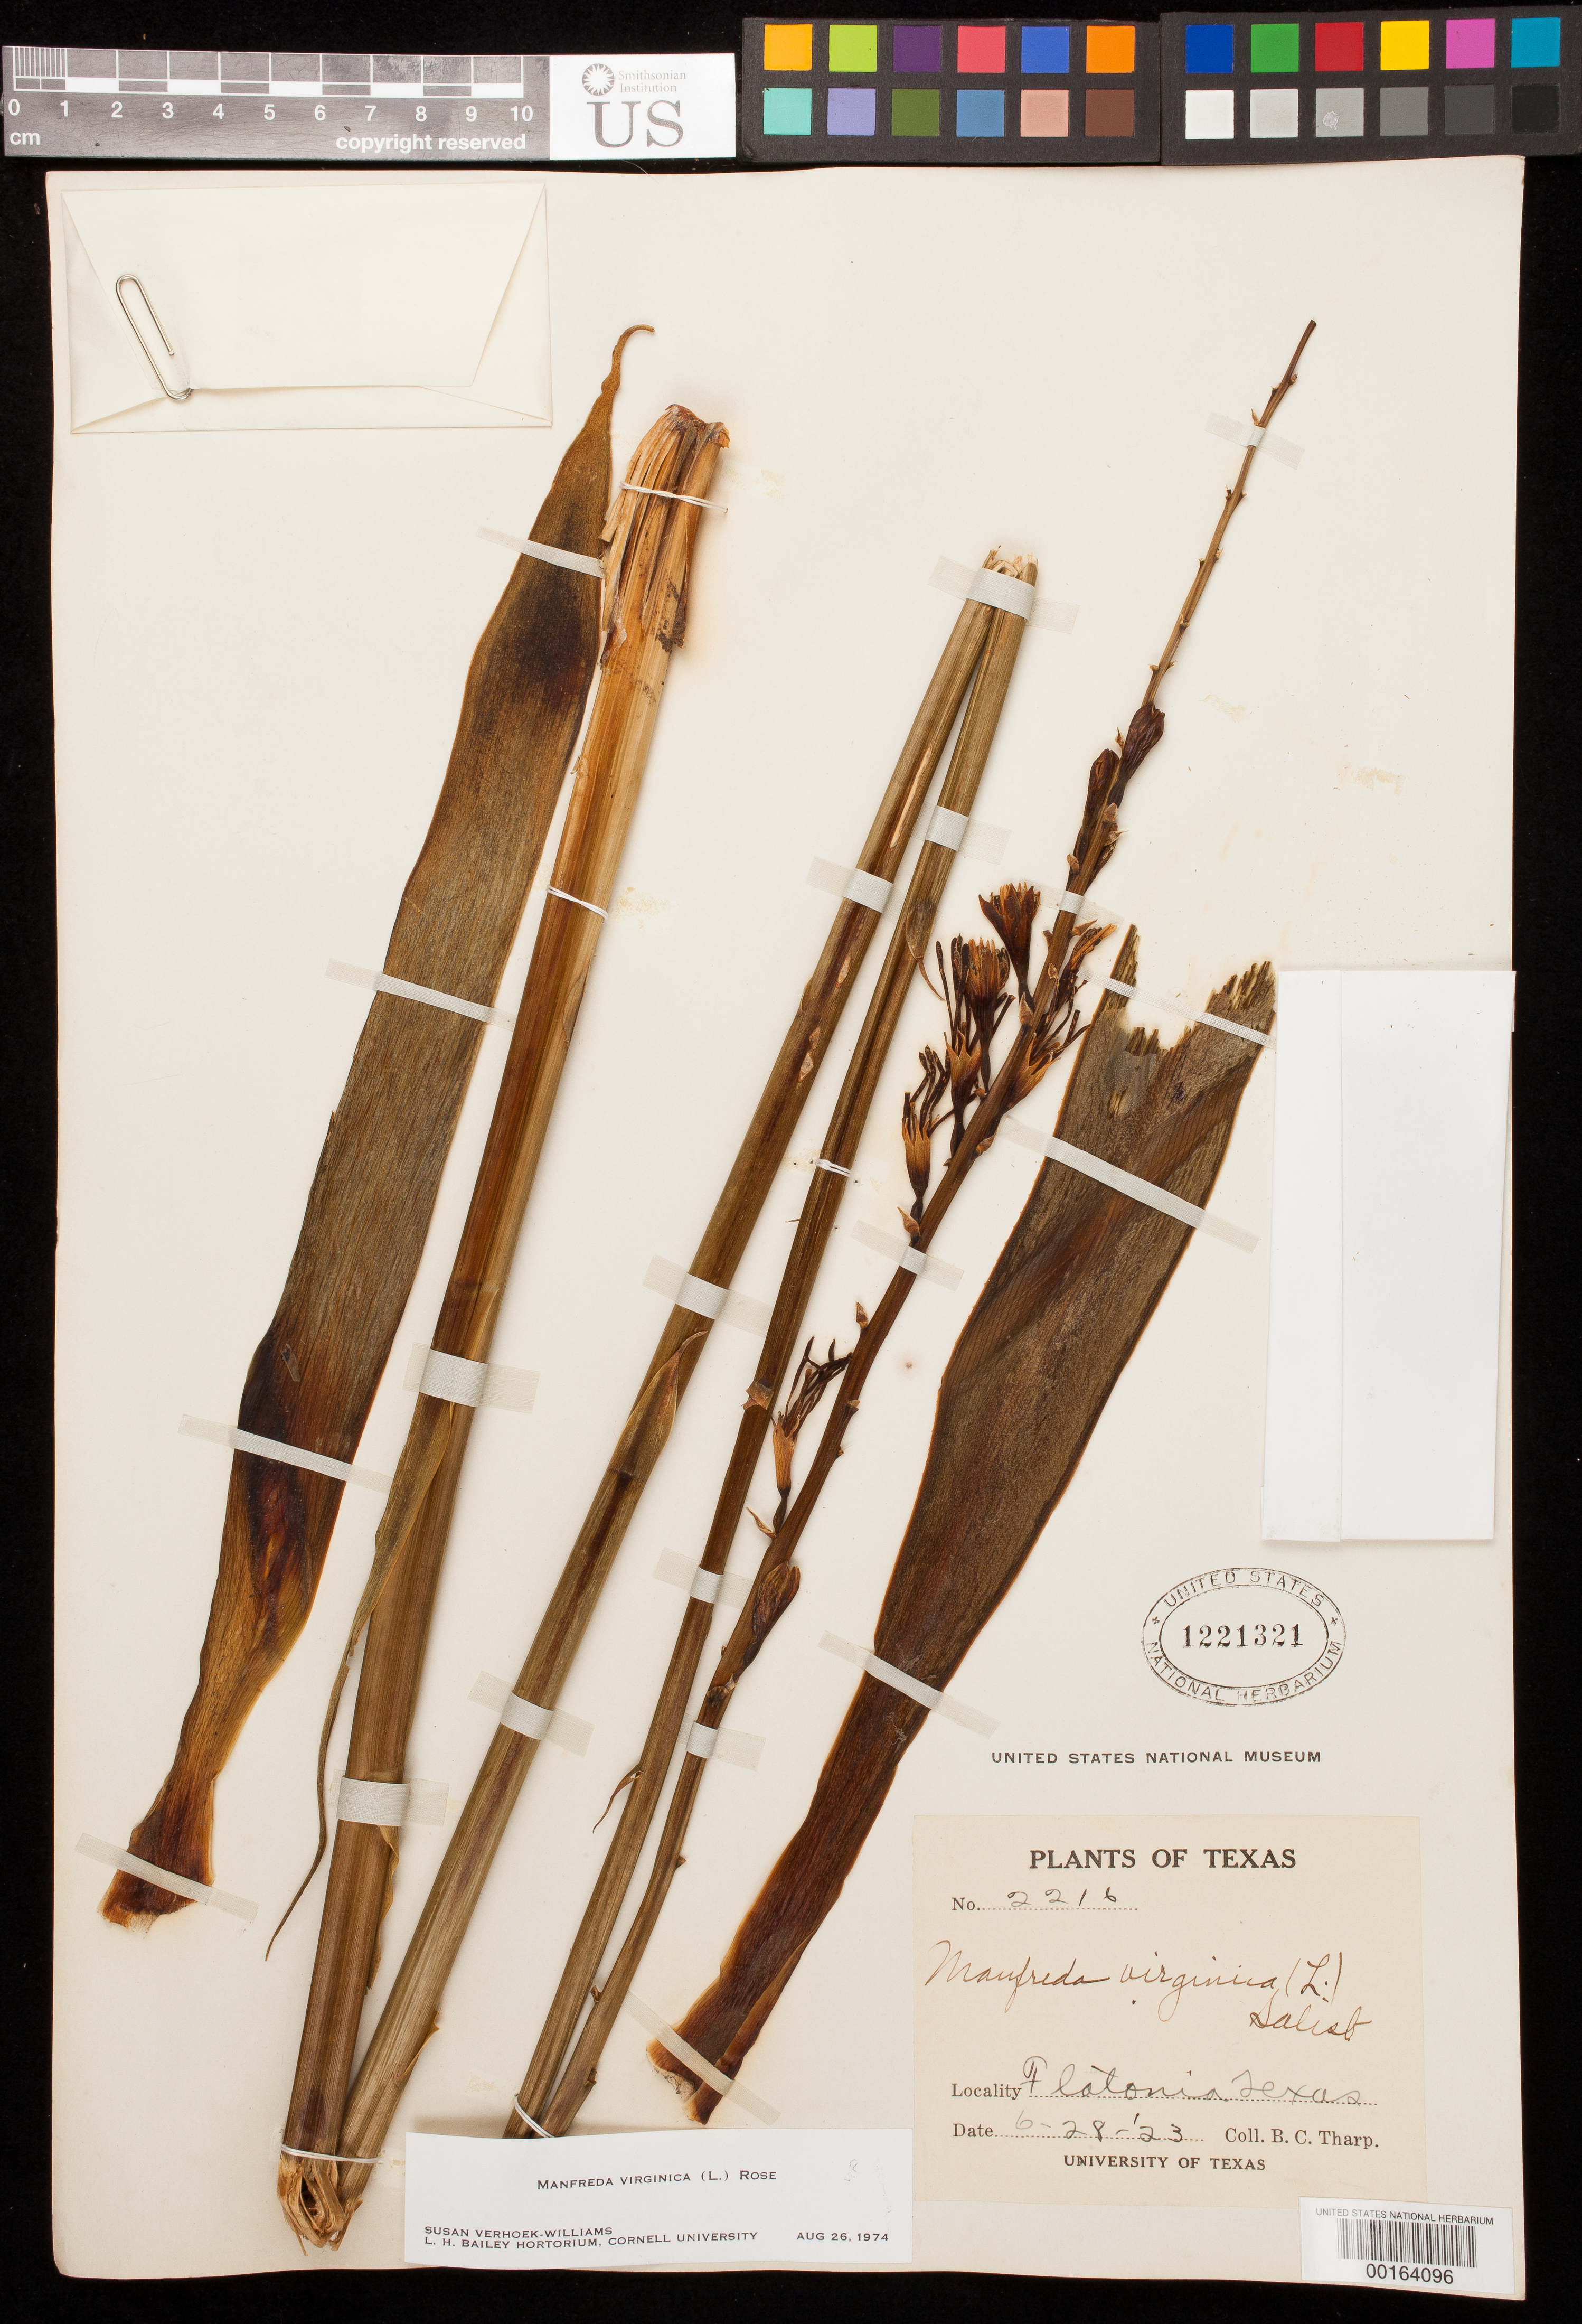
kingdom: Plantae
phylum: Tracheophyta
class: Liliopsida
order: Asparagales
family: Asparagaceae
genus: Manfreda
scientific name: Manfreda virginica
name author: (L.) Salisb. ex Rose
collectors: B. C. Tharp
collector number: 2216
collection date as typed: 28 Jun 1923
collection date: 1923-06-28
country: United States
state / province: Texas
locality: Flatonia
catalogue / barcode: US 1221321